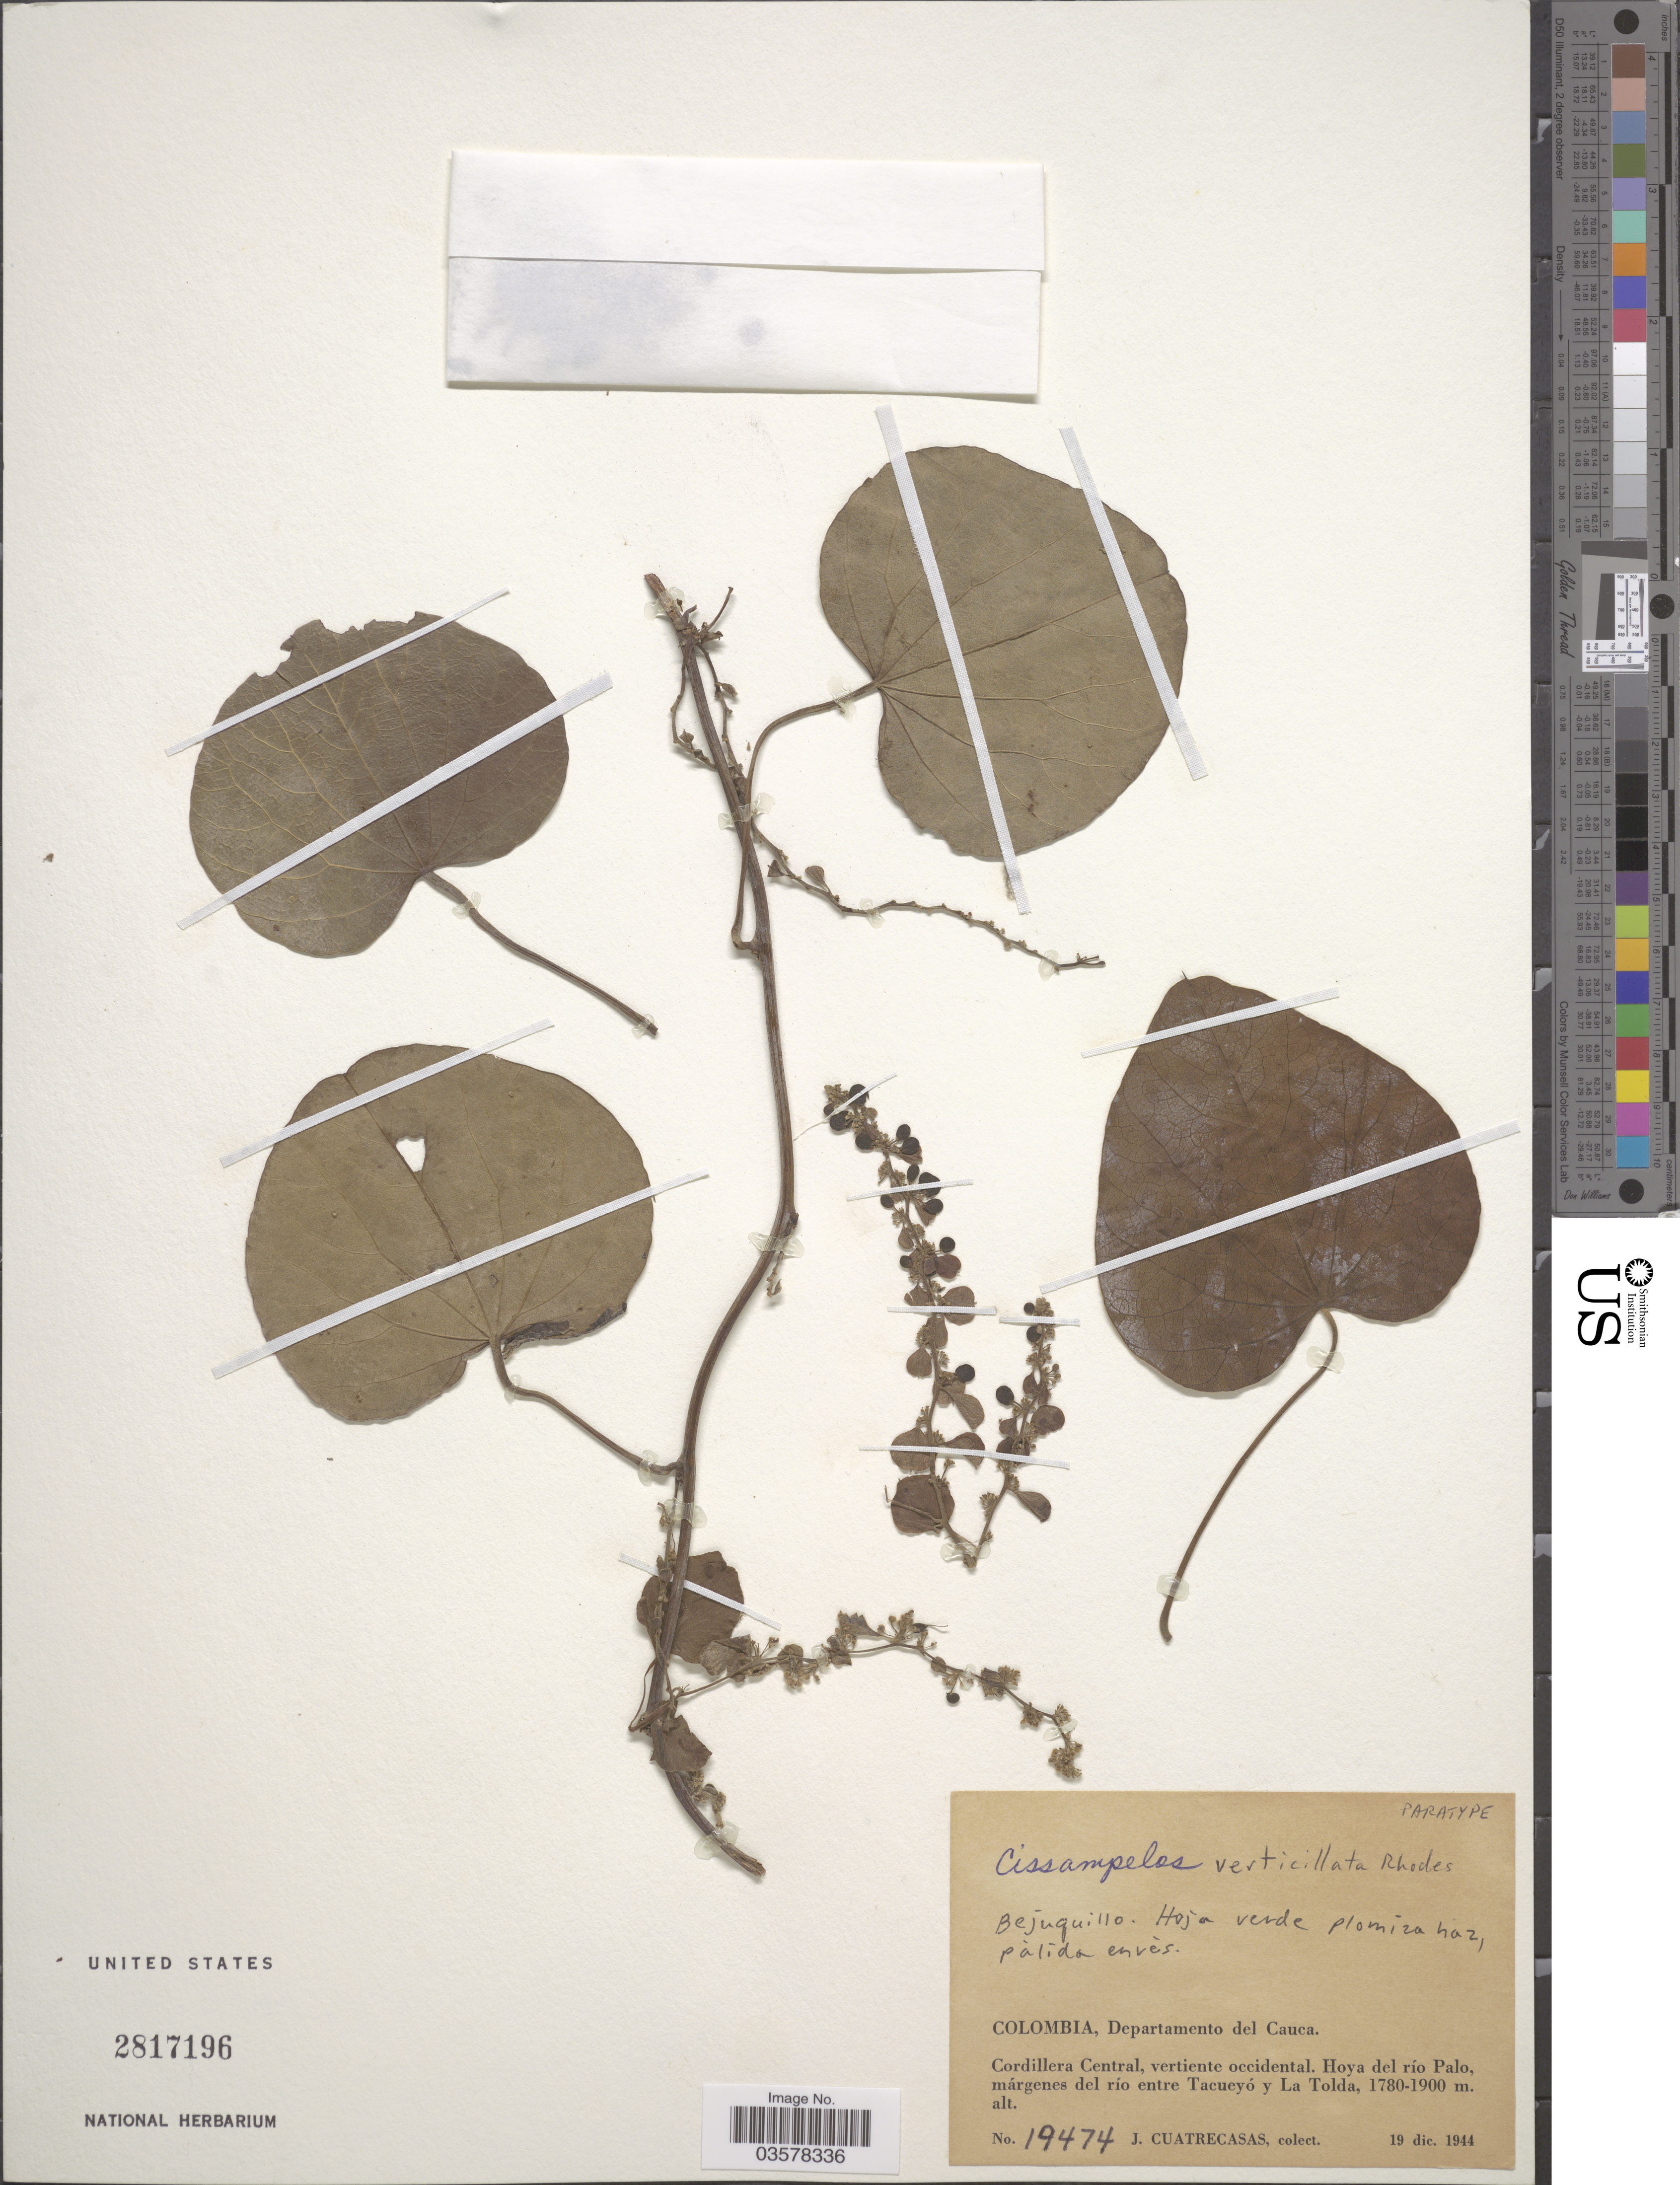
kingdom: Plantae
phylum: Tracheophyta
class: Magnoliopsida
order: Ranunculales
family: Menispermaceae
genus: Cissampelos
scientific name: Cissampelos verticillata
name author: Rhodes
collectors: J. Cuatrecasas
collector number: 19474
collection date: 1944-12-19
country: Colombia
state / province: Cauca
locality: Departamento del Cauca. Cordillera Central, vertiente occidental. Hoya del río Palo, márgenes del río entre Tacueyó y La Tolda.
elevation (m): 1780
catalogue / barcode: US 2817196